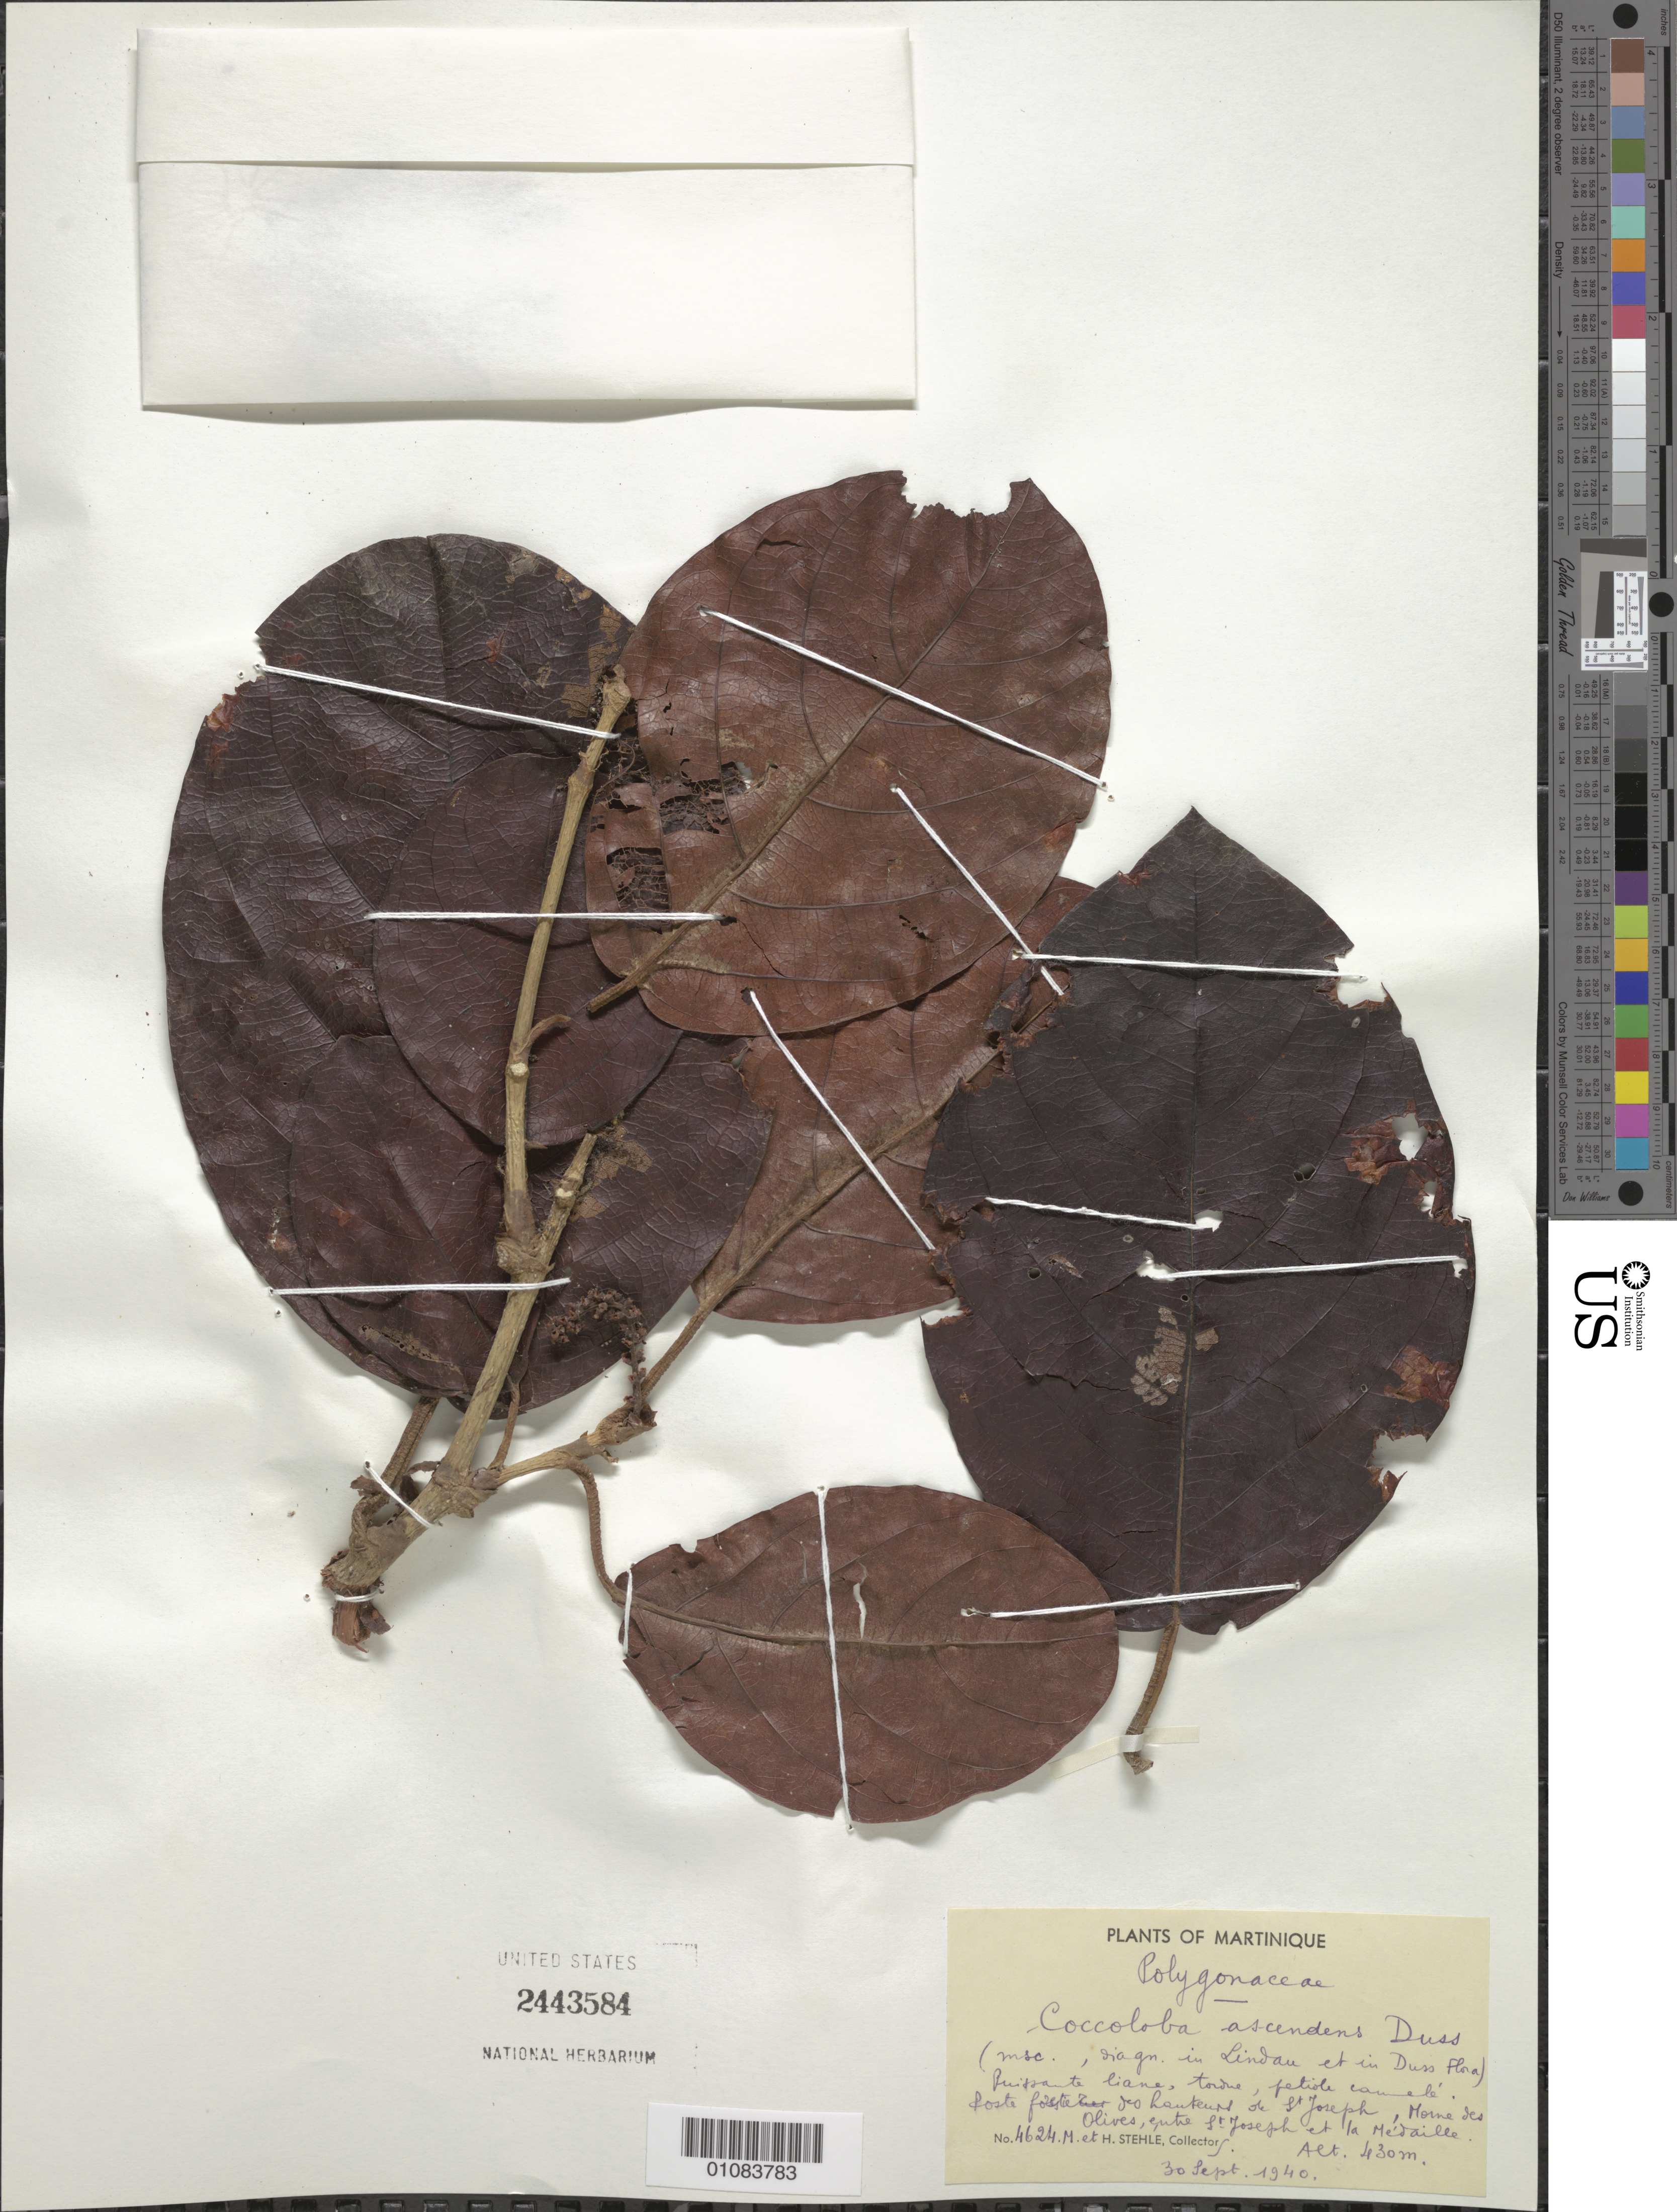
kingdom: Plantae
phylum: Tracheophyta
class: Magnoliopsida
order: Caryophyllales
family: Polygonaceae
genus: Coccoloba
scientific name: Coccoloba ascendens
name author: Duss ex Lindau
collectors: M. Stehlé & H. Stehlé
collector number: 4624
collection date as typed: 30 Sep 1940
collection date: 1940-09-30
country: Martinique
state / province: Fort-de-France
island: Martinique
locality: Morne des Olives, entre St Joseph et la Medaille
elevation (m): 430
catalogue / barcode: US 2443584